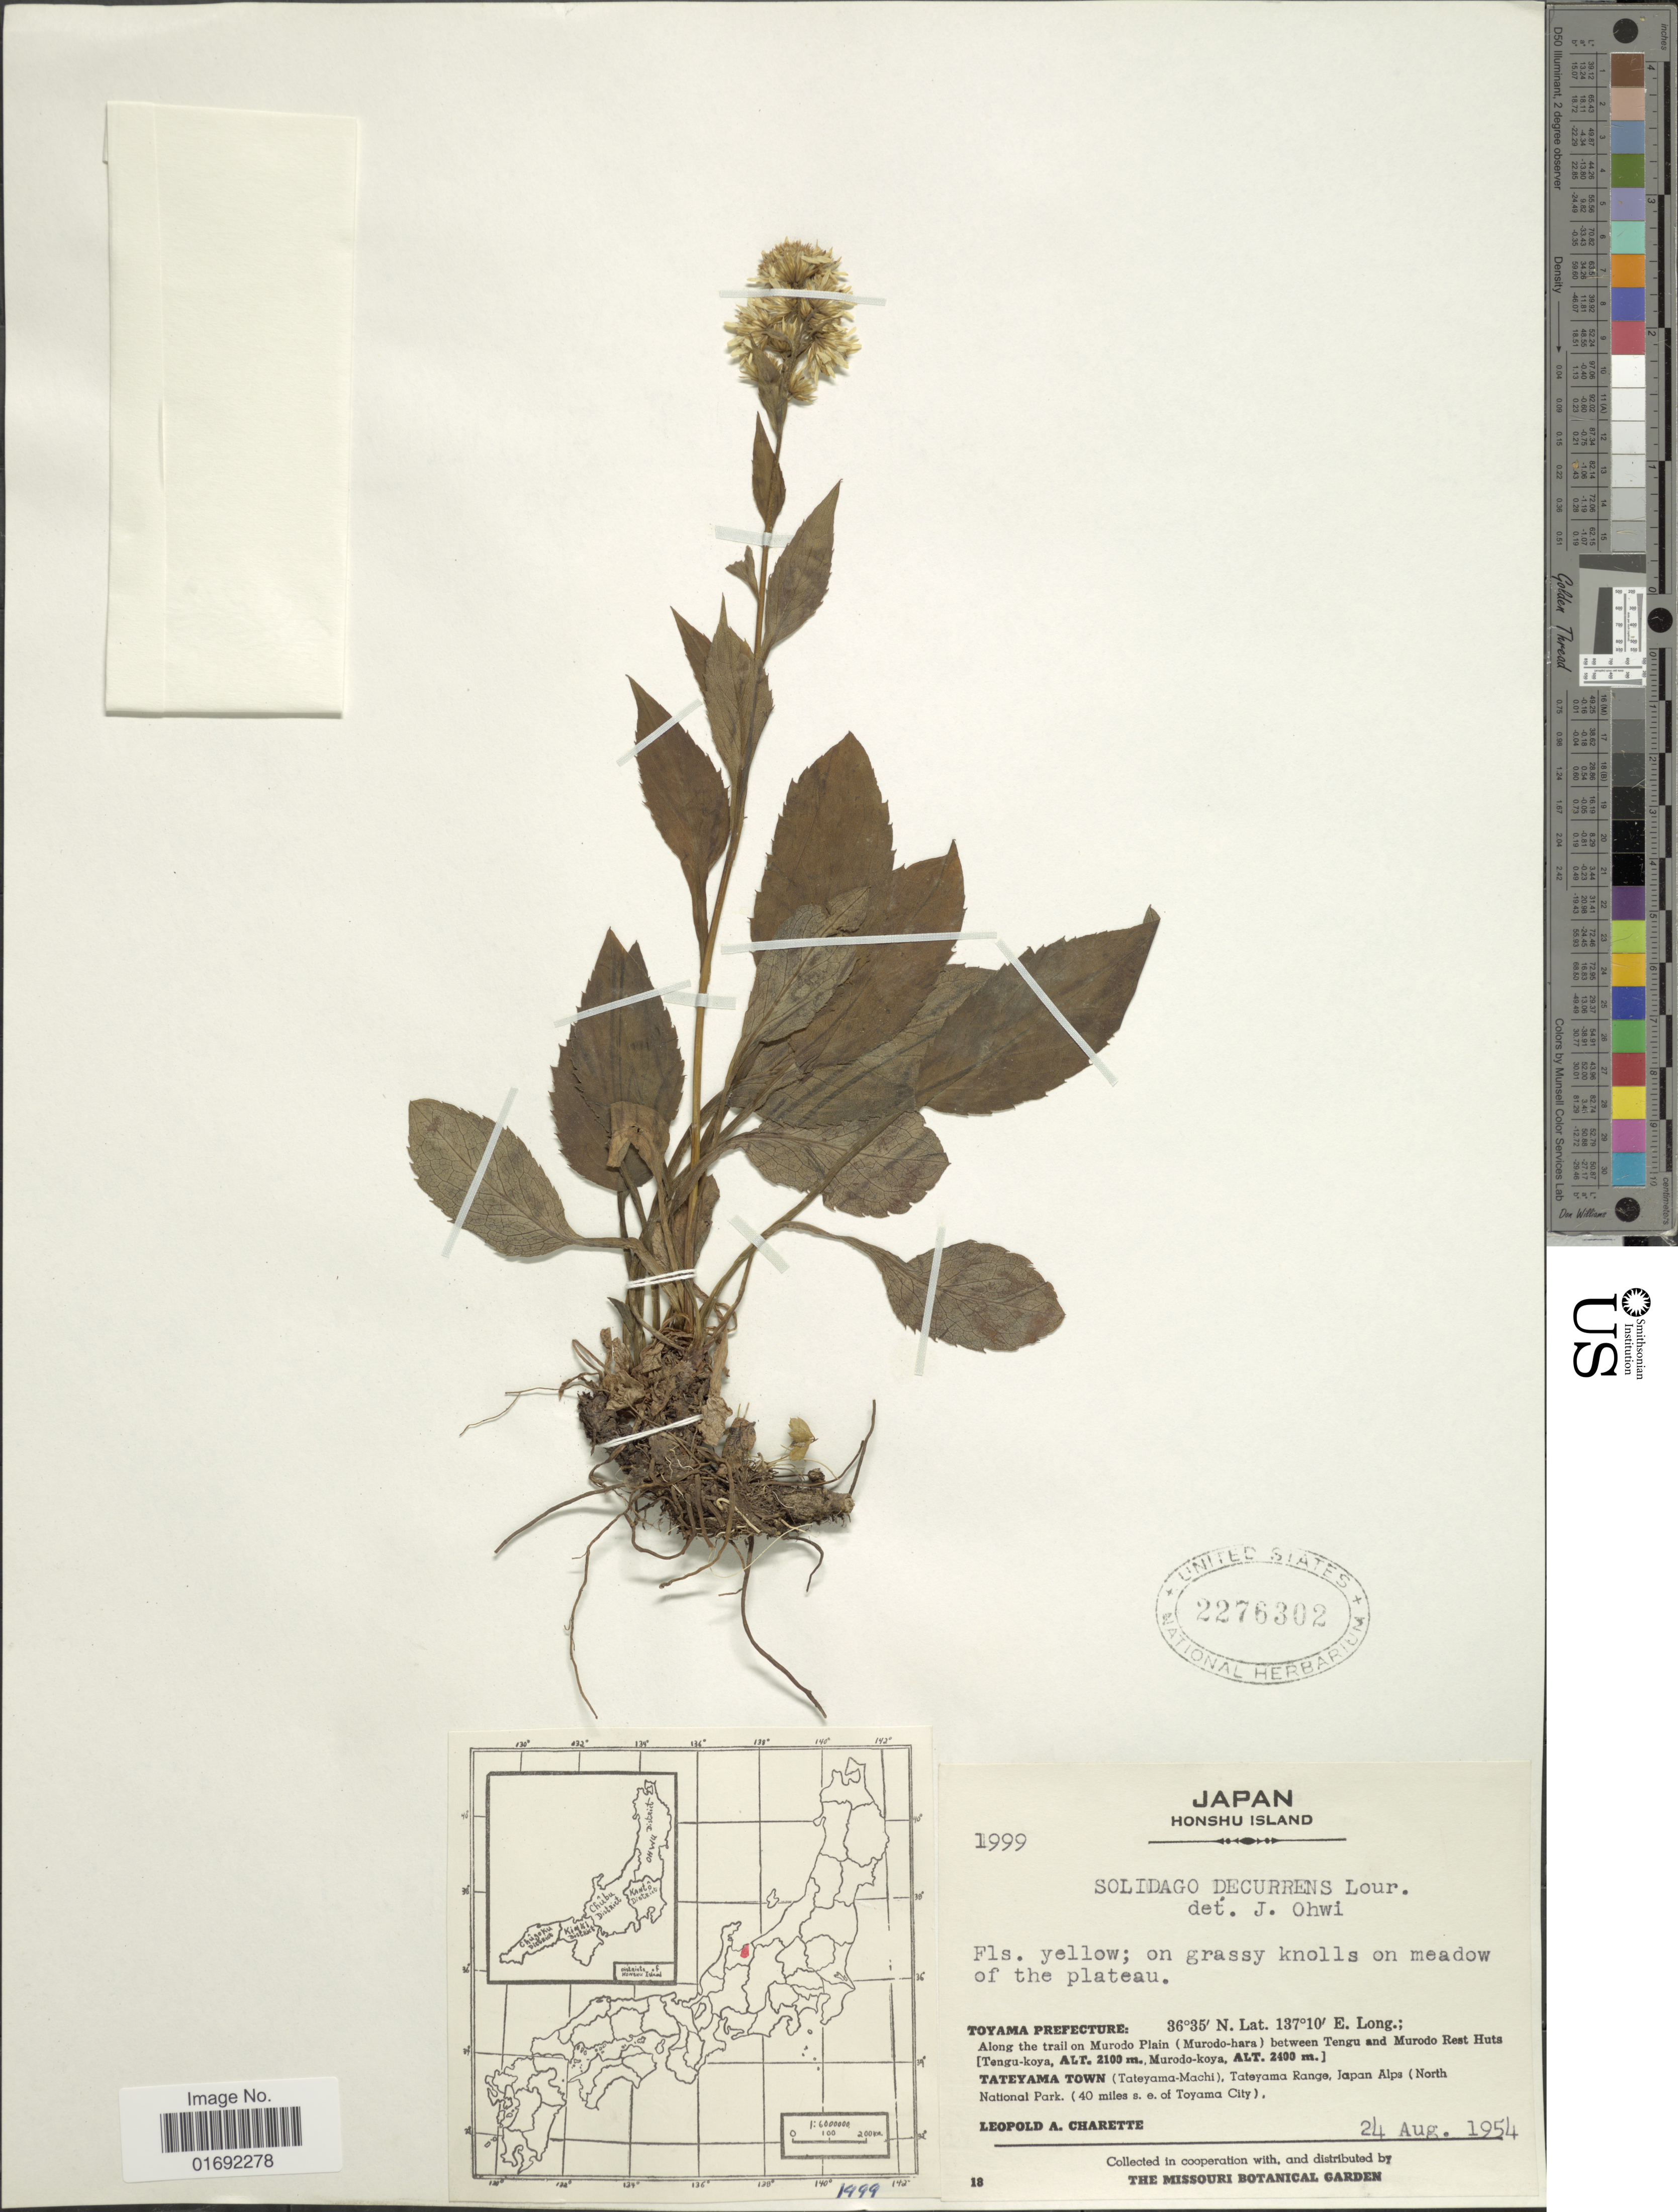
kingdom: Plantae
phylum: Tracheophyta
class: Magnoliopsida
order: Asterales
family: Asteraceae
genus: Solidago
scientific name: Solidago virgaurea var. asiatica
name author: Nakai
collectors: L. A. Charette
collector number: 1999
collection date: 1954-08-24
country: Japan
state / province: Toyama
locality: Honshu Island, along the trail on Murodo Plain (Murodo-hara) between Tengu and Murodo Rest Huts (Tengu-koya, Murodo-koya), Tateyama Town (Tateyama-Machi), Tateyama Range, Japan Alps (North National Park (40 miles s. e. of Toyama City)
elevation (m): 2100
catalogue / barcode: US 2276302